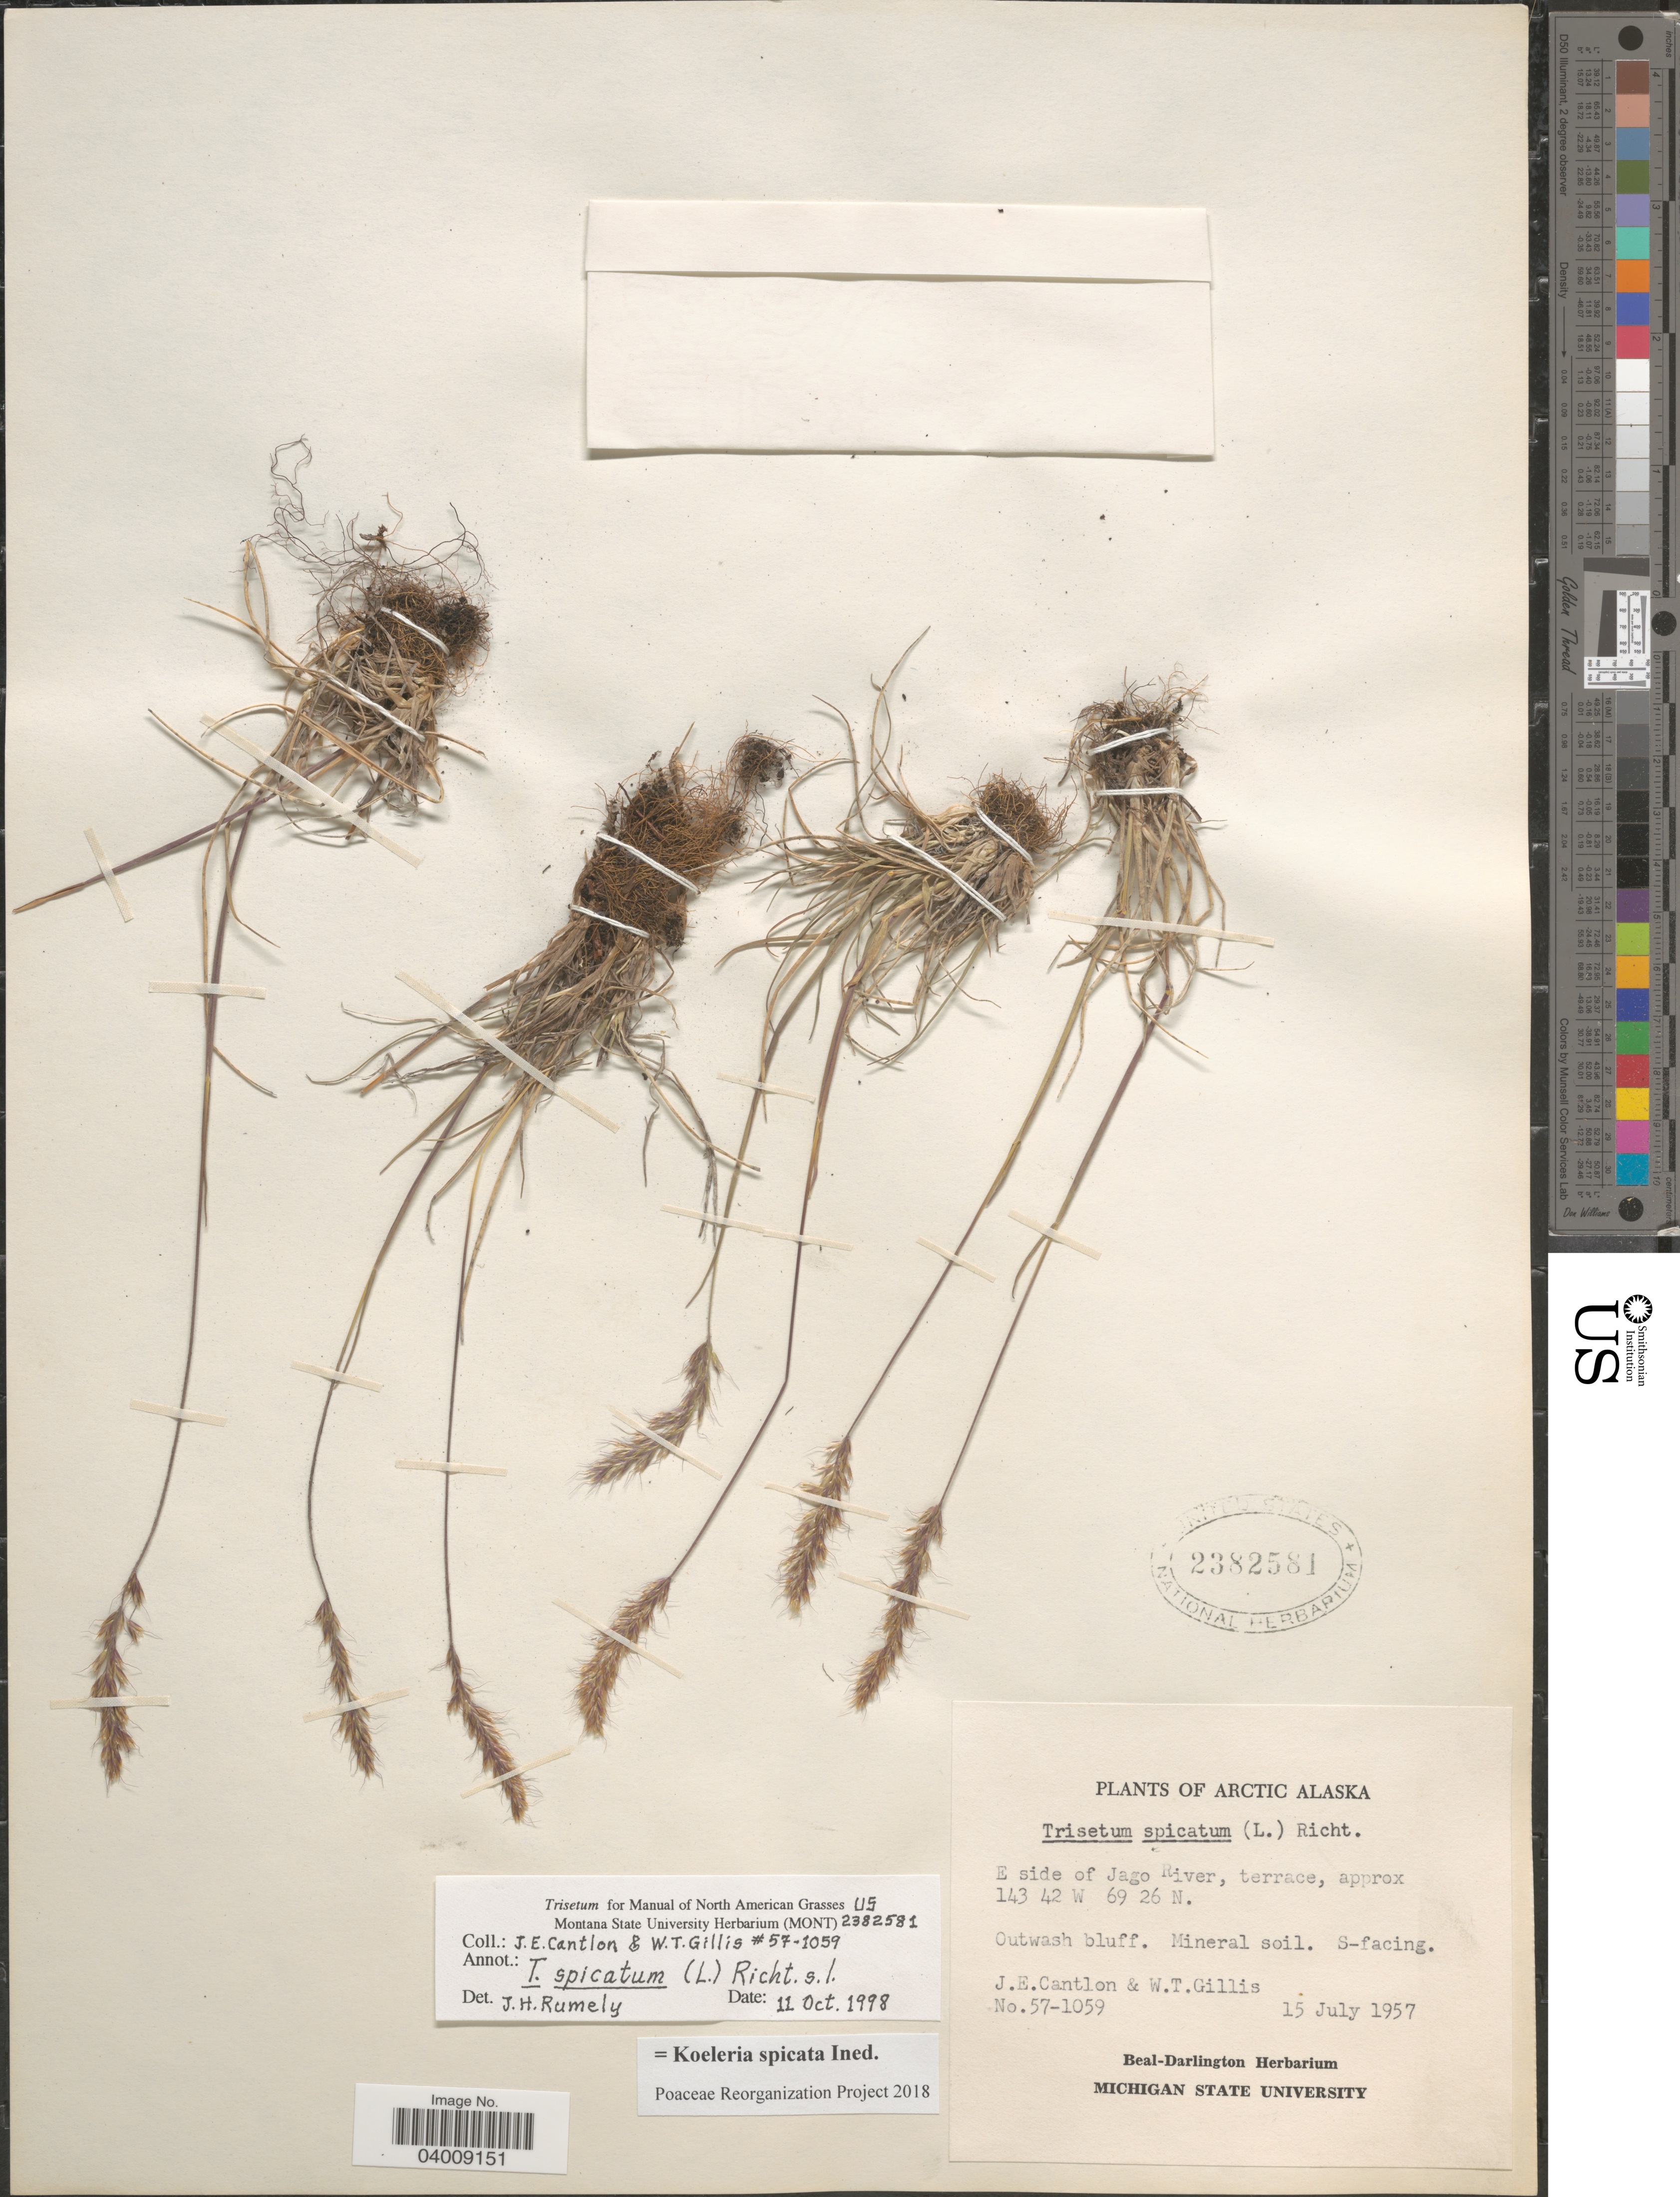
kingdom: Plantae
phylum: Tracheophyta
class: Liliopsida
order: Poales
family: Poaceae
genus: Koeleria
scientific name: Koeleria spicata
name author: (L.) Barberá et al.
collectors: J. Cantlon & W. T. Gillis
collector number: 57-1059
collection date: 1957-07-15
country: United States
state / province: Alaska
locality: Arctic Alaska. E side of Jago River, terrace. S-facing.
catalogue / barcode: US 2382581